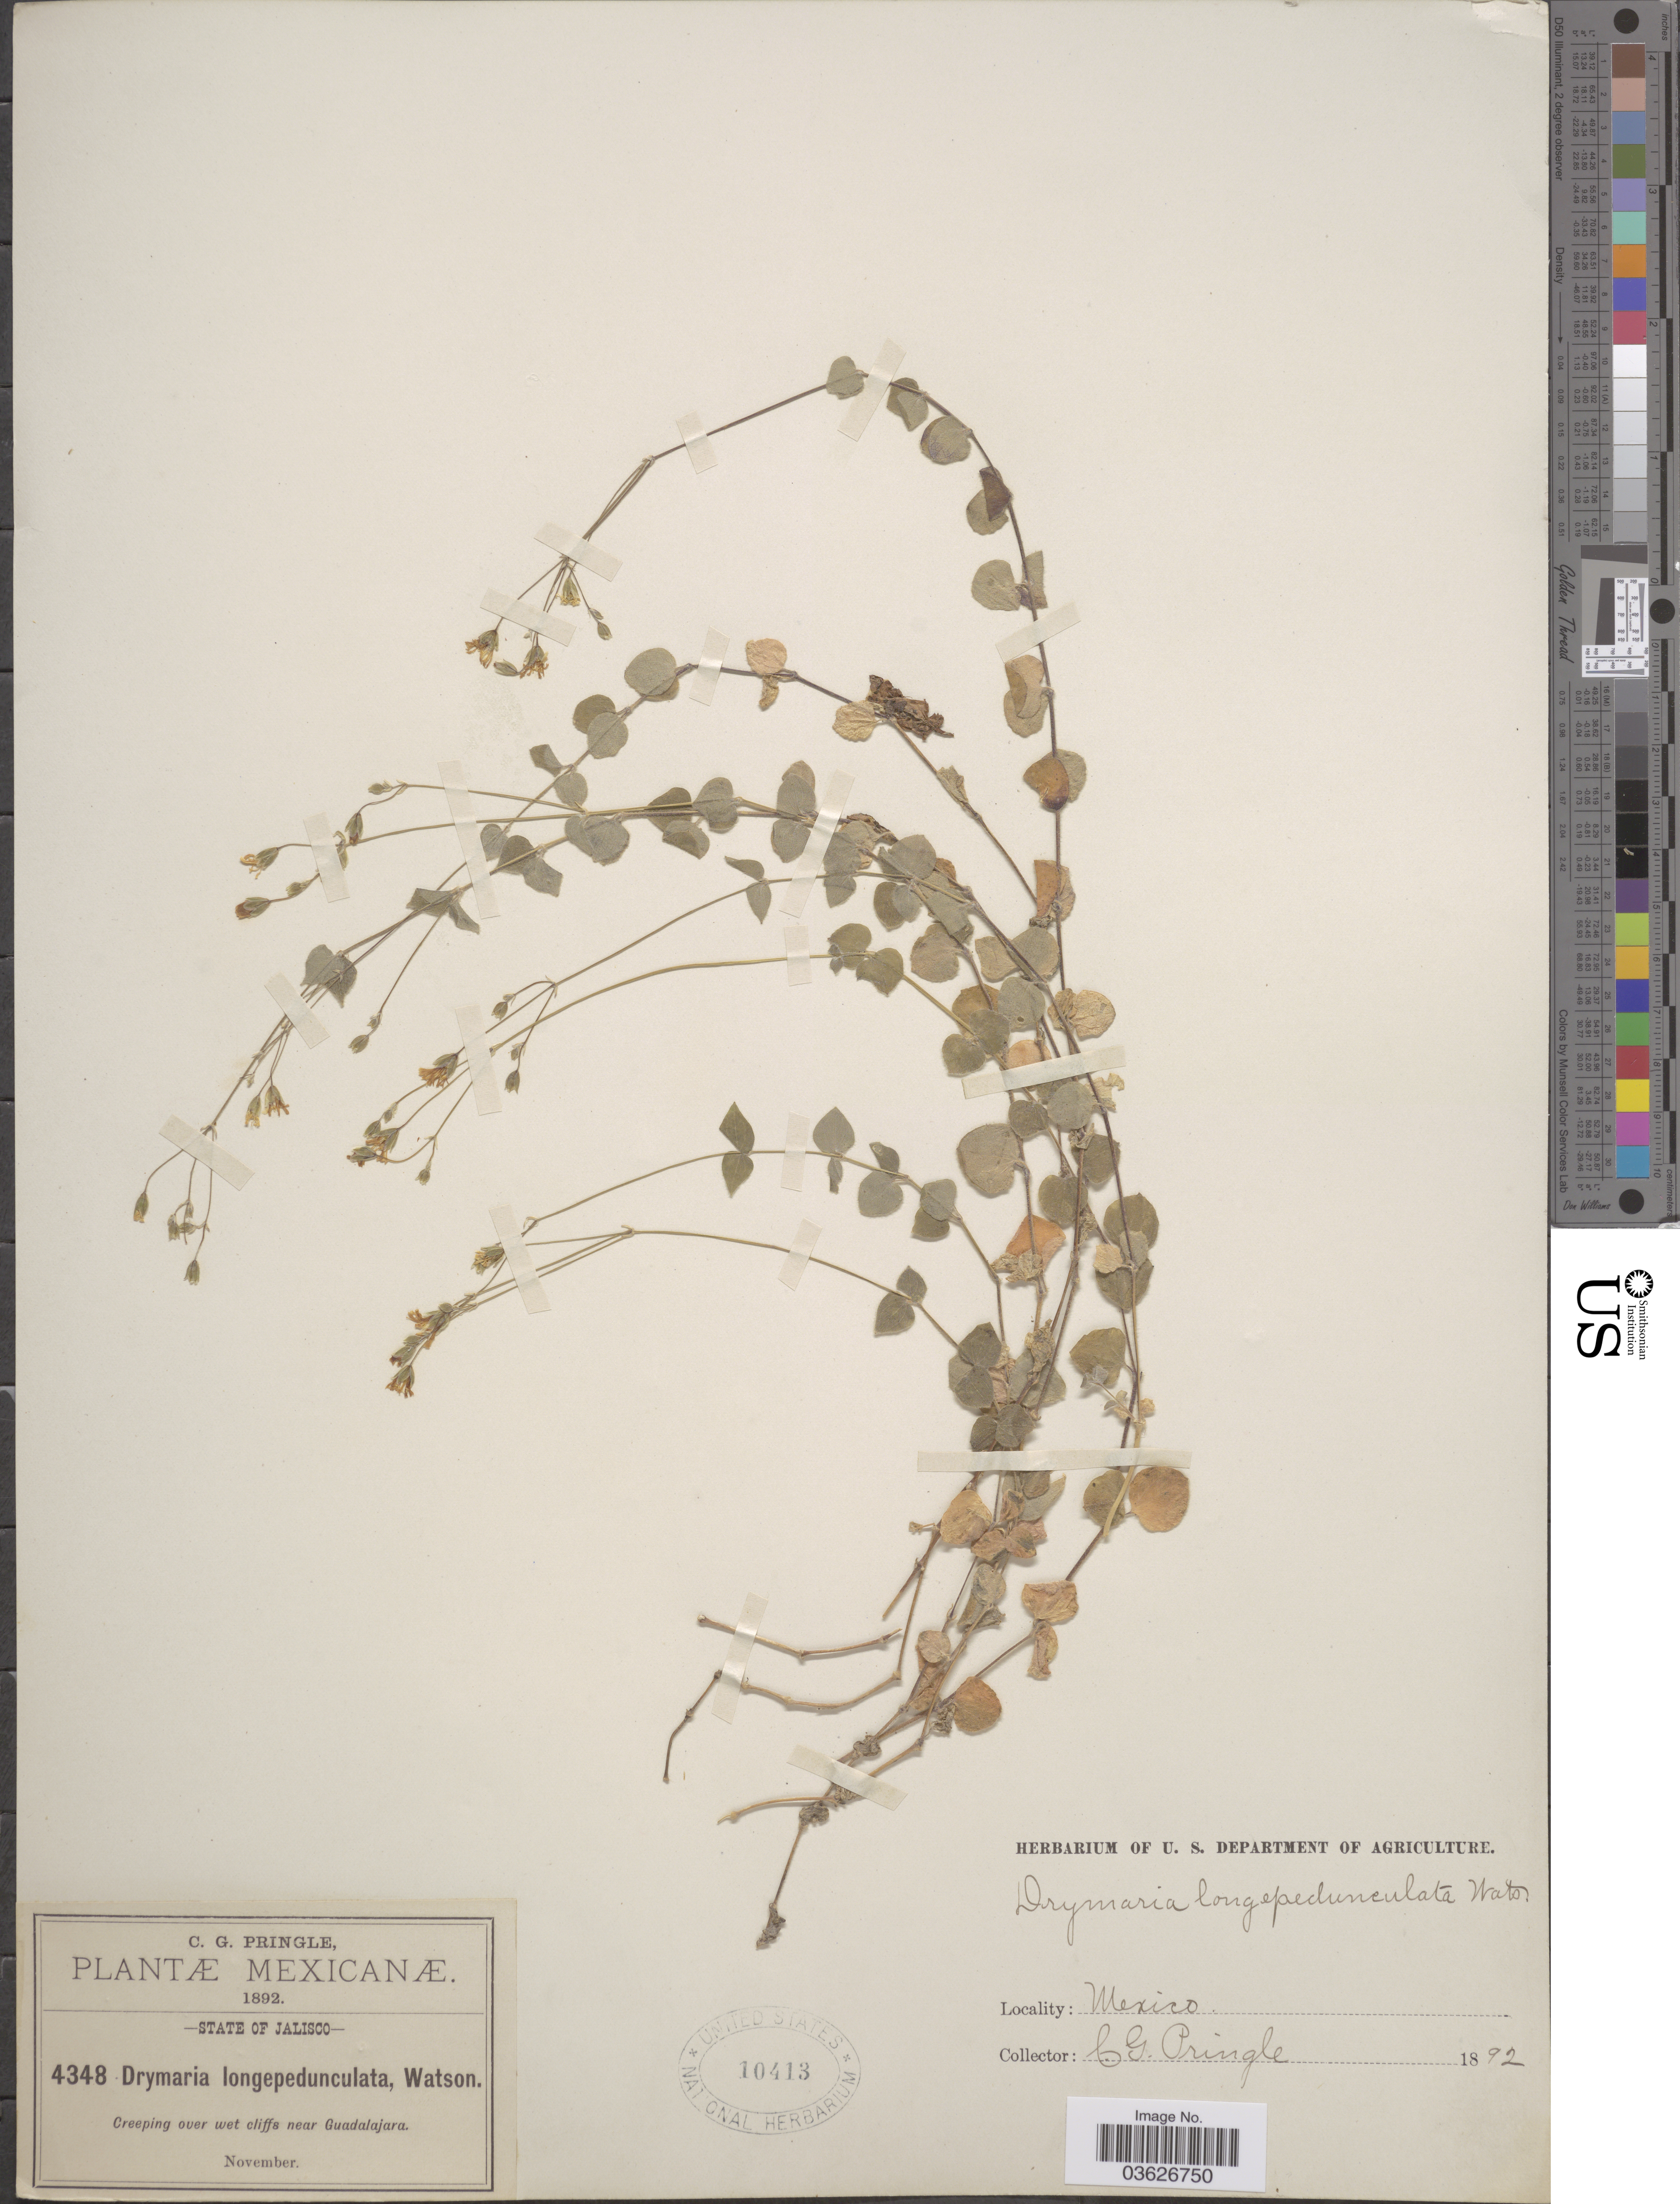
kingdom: Plantae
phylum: Tracheophyta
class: Magnoliopsida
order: Caryophyllales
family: Caryophyllaceae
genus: Drymaria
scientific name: Drymaria longepedunculata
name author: S. Watson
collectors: C. G. Pringle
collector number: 4348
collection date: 1892-11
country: Mexico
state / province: Jalisco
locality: Creeping over wet cliffs near Guadalajara.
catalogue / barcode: US 10413